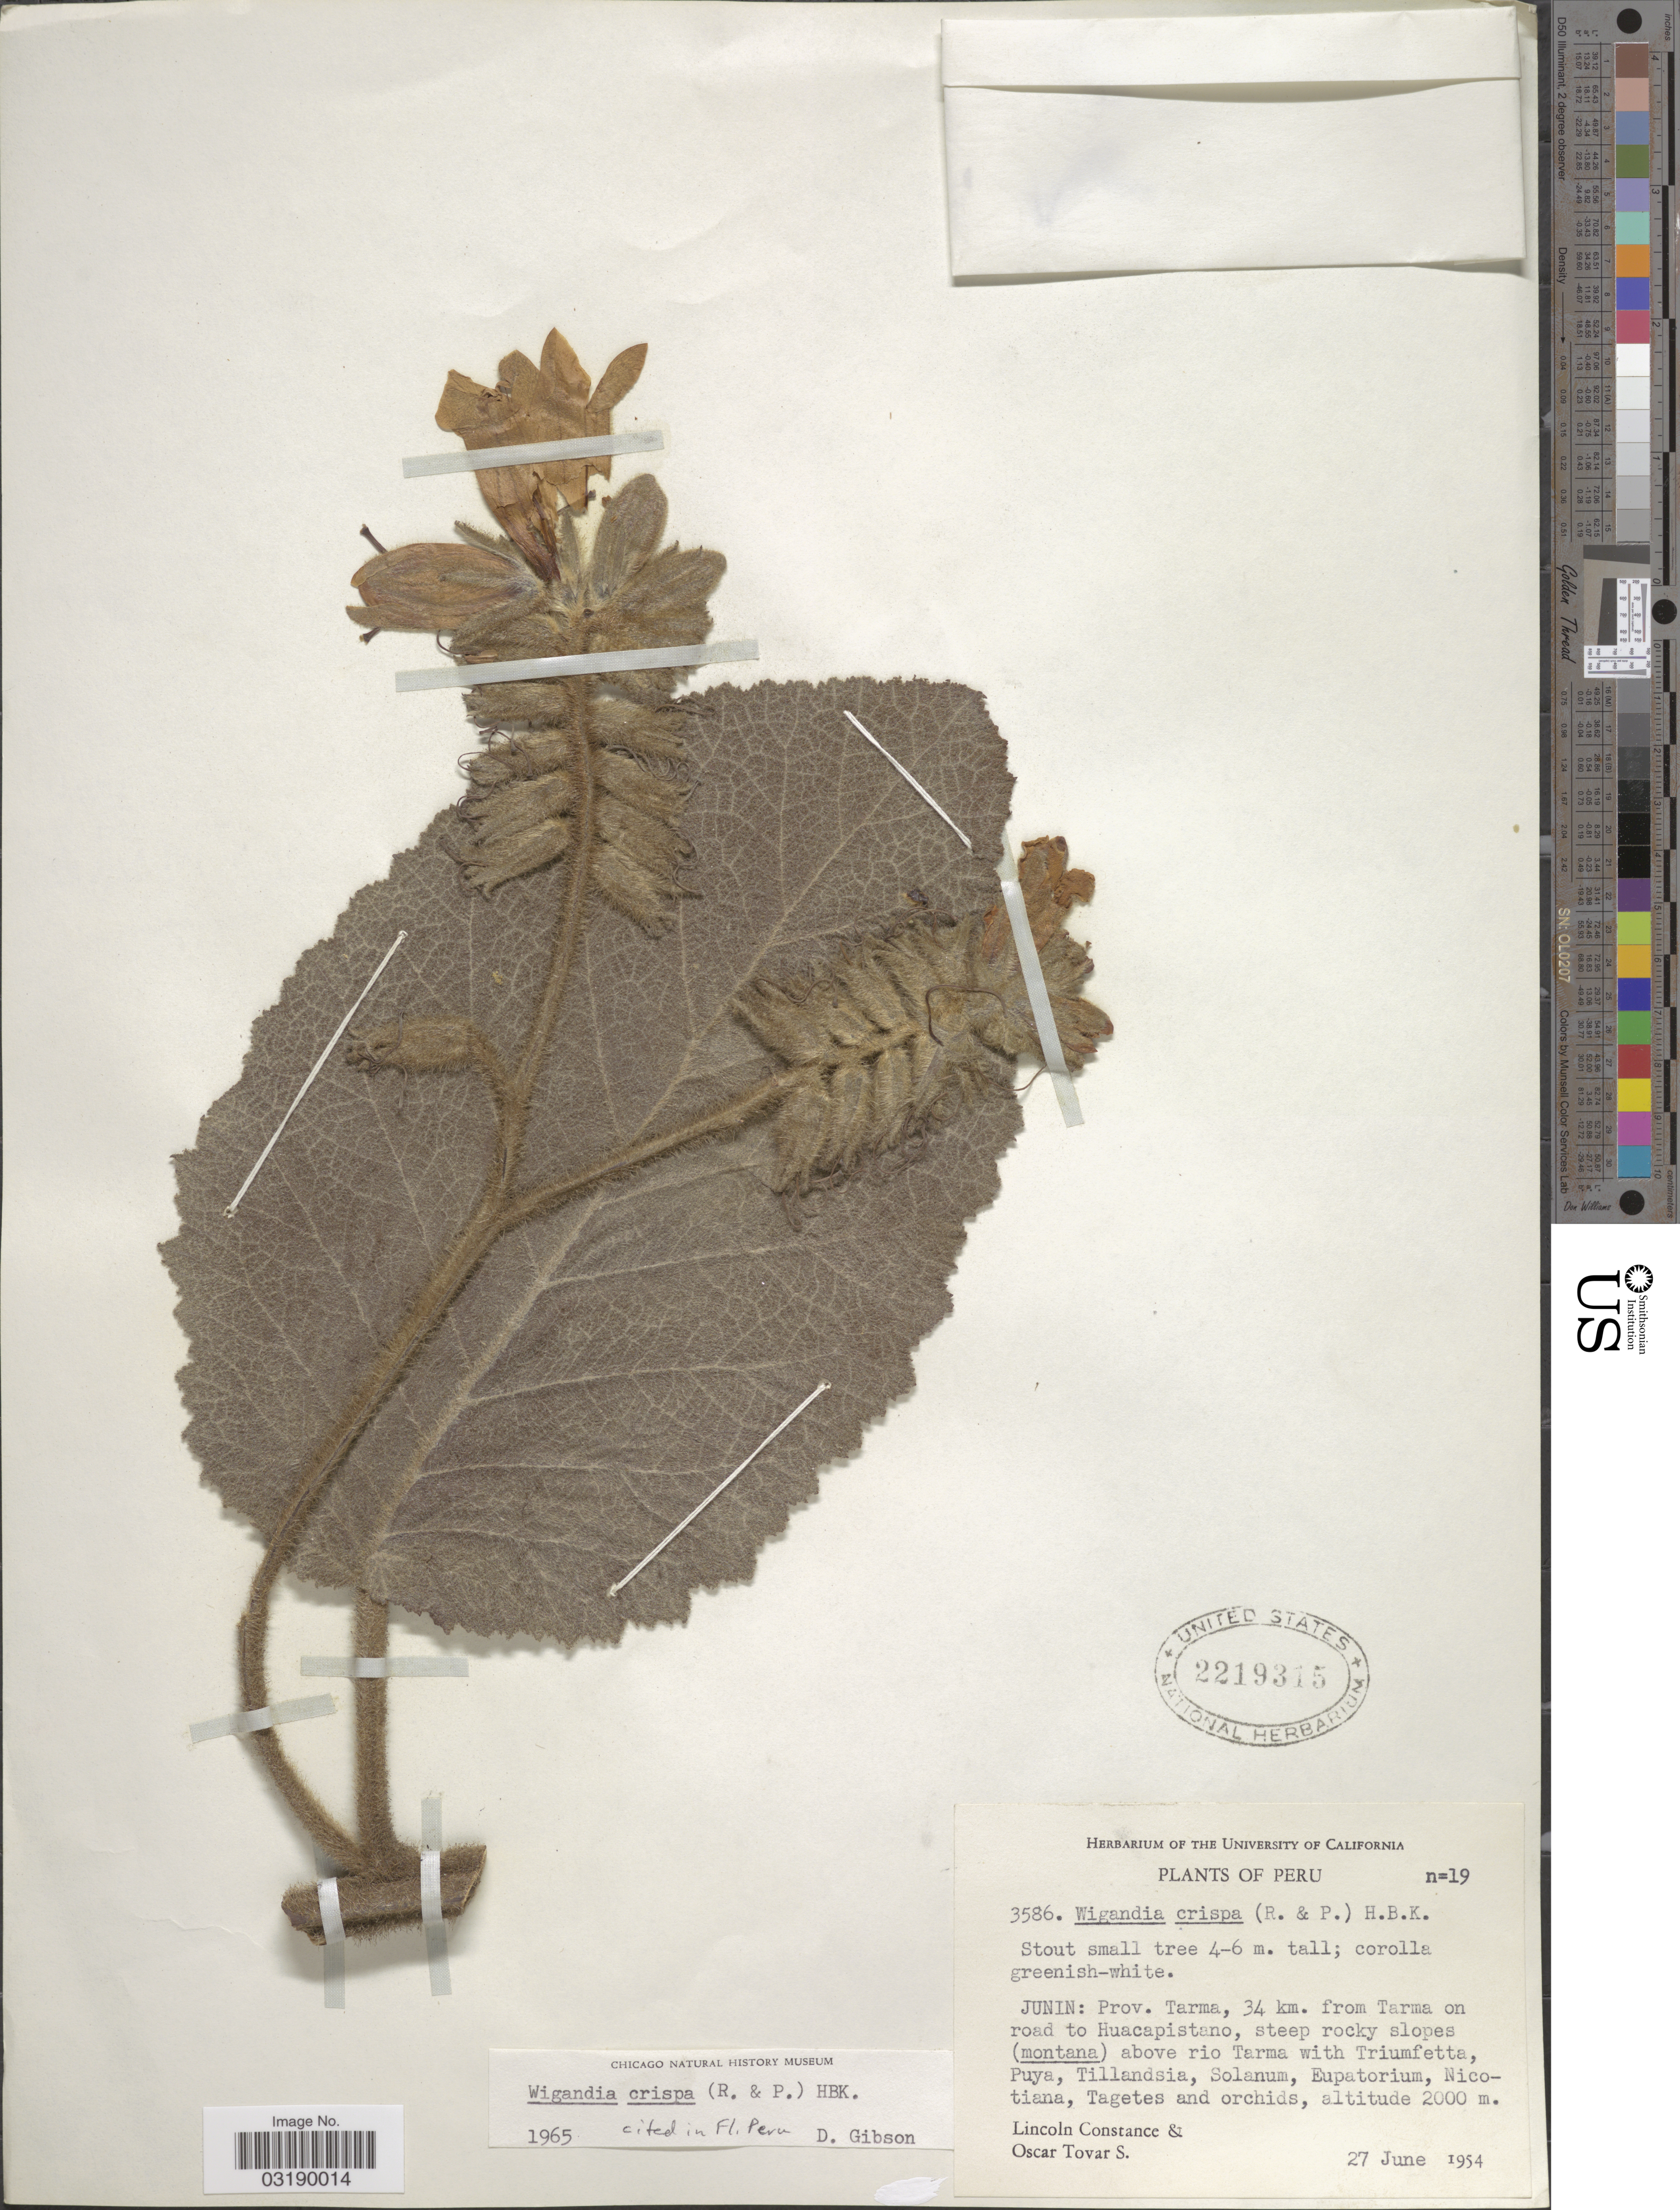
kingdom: Plantae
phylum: Tracheophyta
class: Magnoliopsida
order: Boraginales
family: Namaceae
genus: Wigandia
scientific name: Wigandia crispa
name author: (Tafalla ex Ruiz & Pav.) Kunth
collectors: L. Constance & Ó. Tovar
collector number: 3586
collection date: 1954-06-27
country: Peru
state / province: Junín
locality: Junin: Prov. Tarma, 34 km. from Tarma on road to Huacapistano, steep rocky slopes (montana) above rio Tarma.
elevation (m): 2000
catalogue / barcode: US 2219315